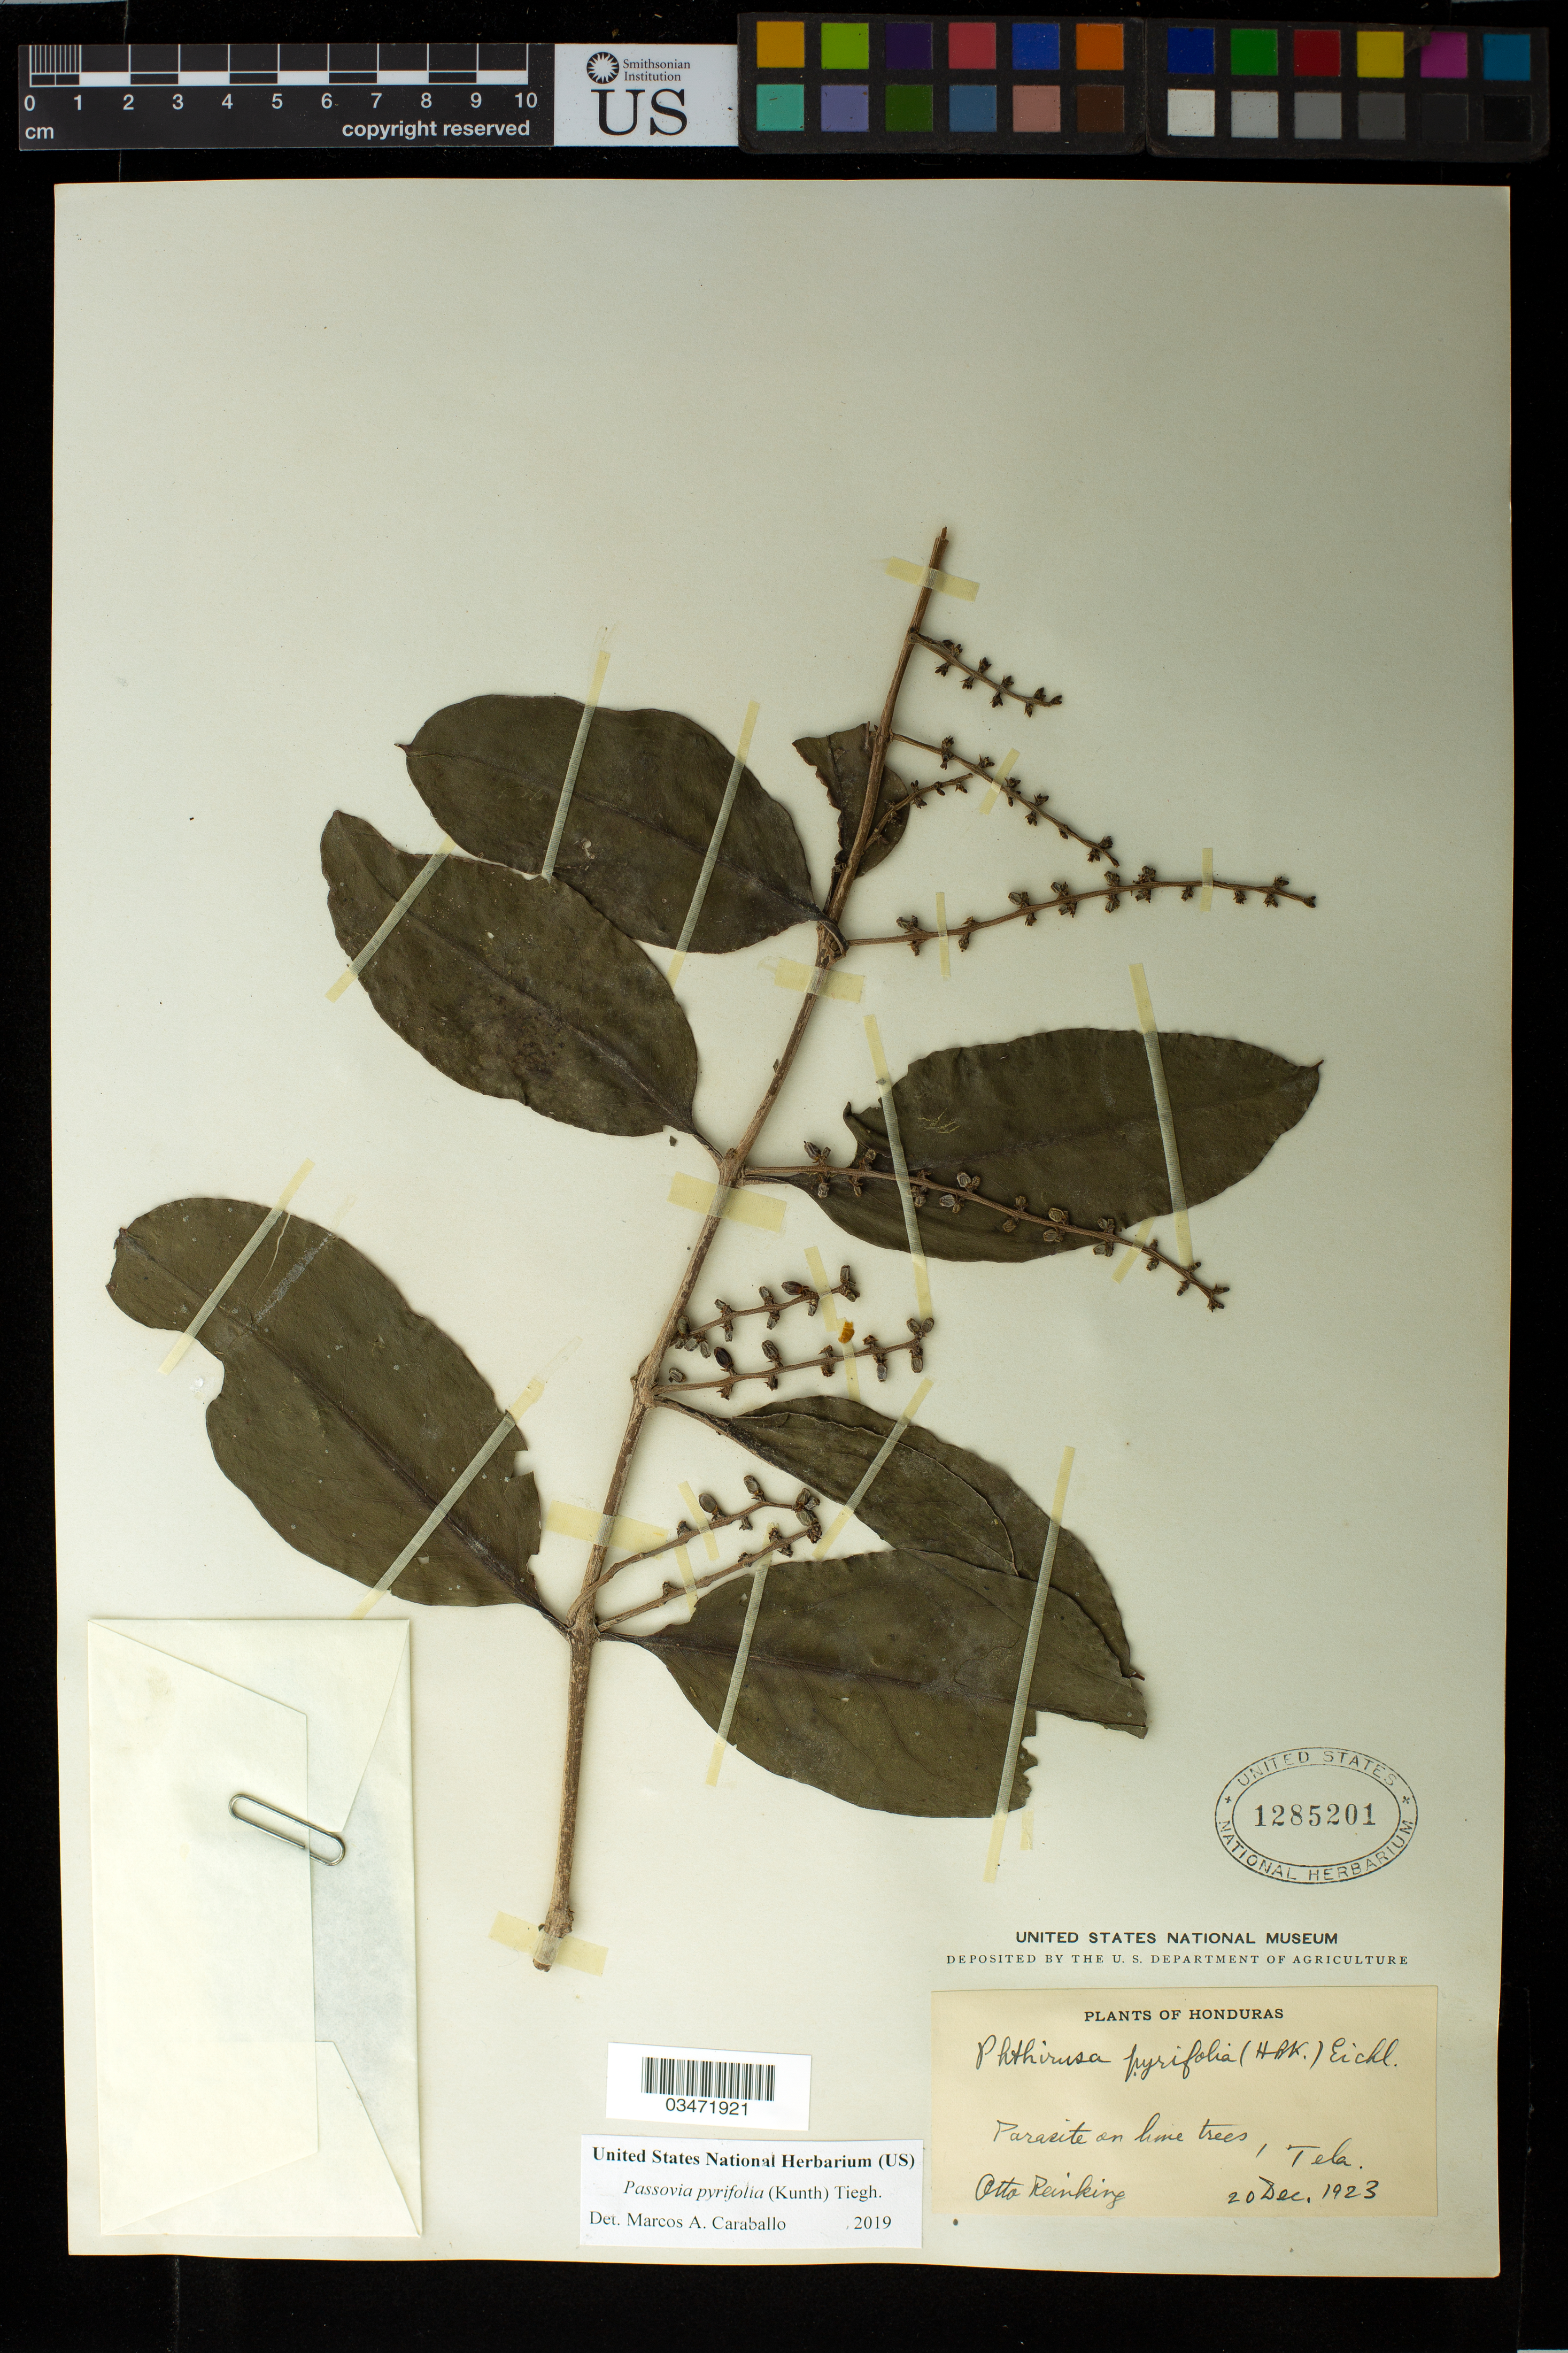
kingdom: Plantae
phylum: Tracheophyta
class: Magnoliopsida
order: Santalales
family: Loranthaceae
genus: Passovia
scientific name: Passovia pyrifolia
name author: (Kunth) Tiegh.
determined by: Caraballo-Ortiz, Marcos A., (MISS), University of Mississippi (UNITED STATES)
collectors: O. Reinking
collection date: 1923-12-20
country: Honduras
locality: Tela.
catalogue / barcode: US 1285201